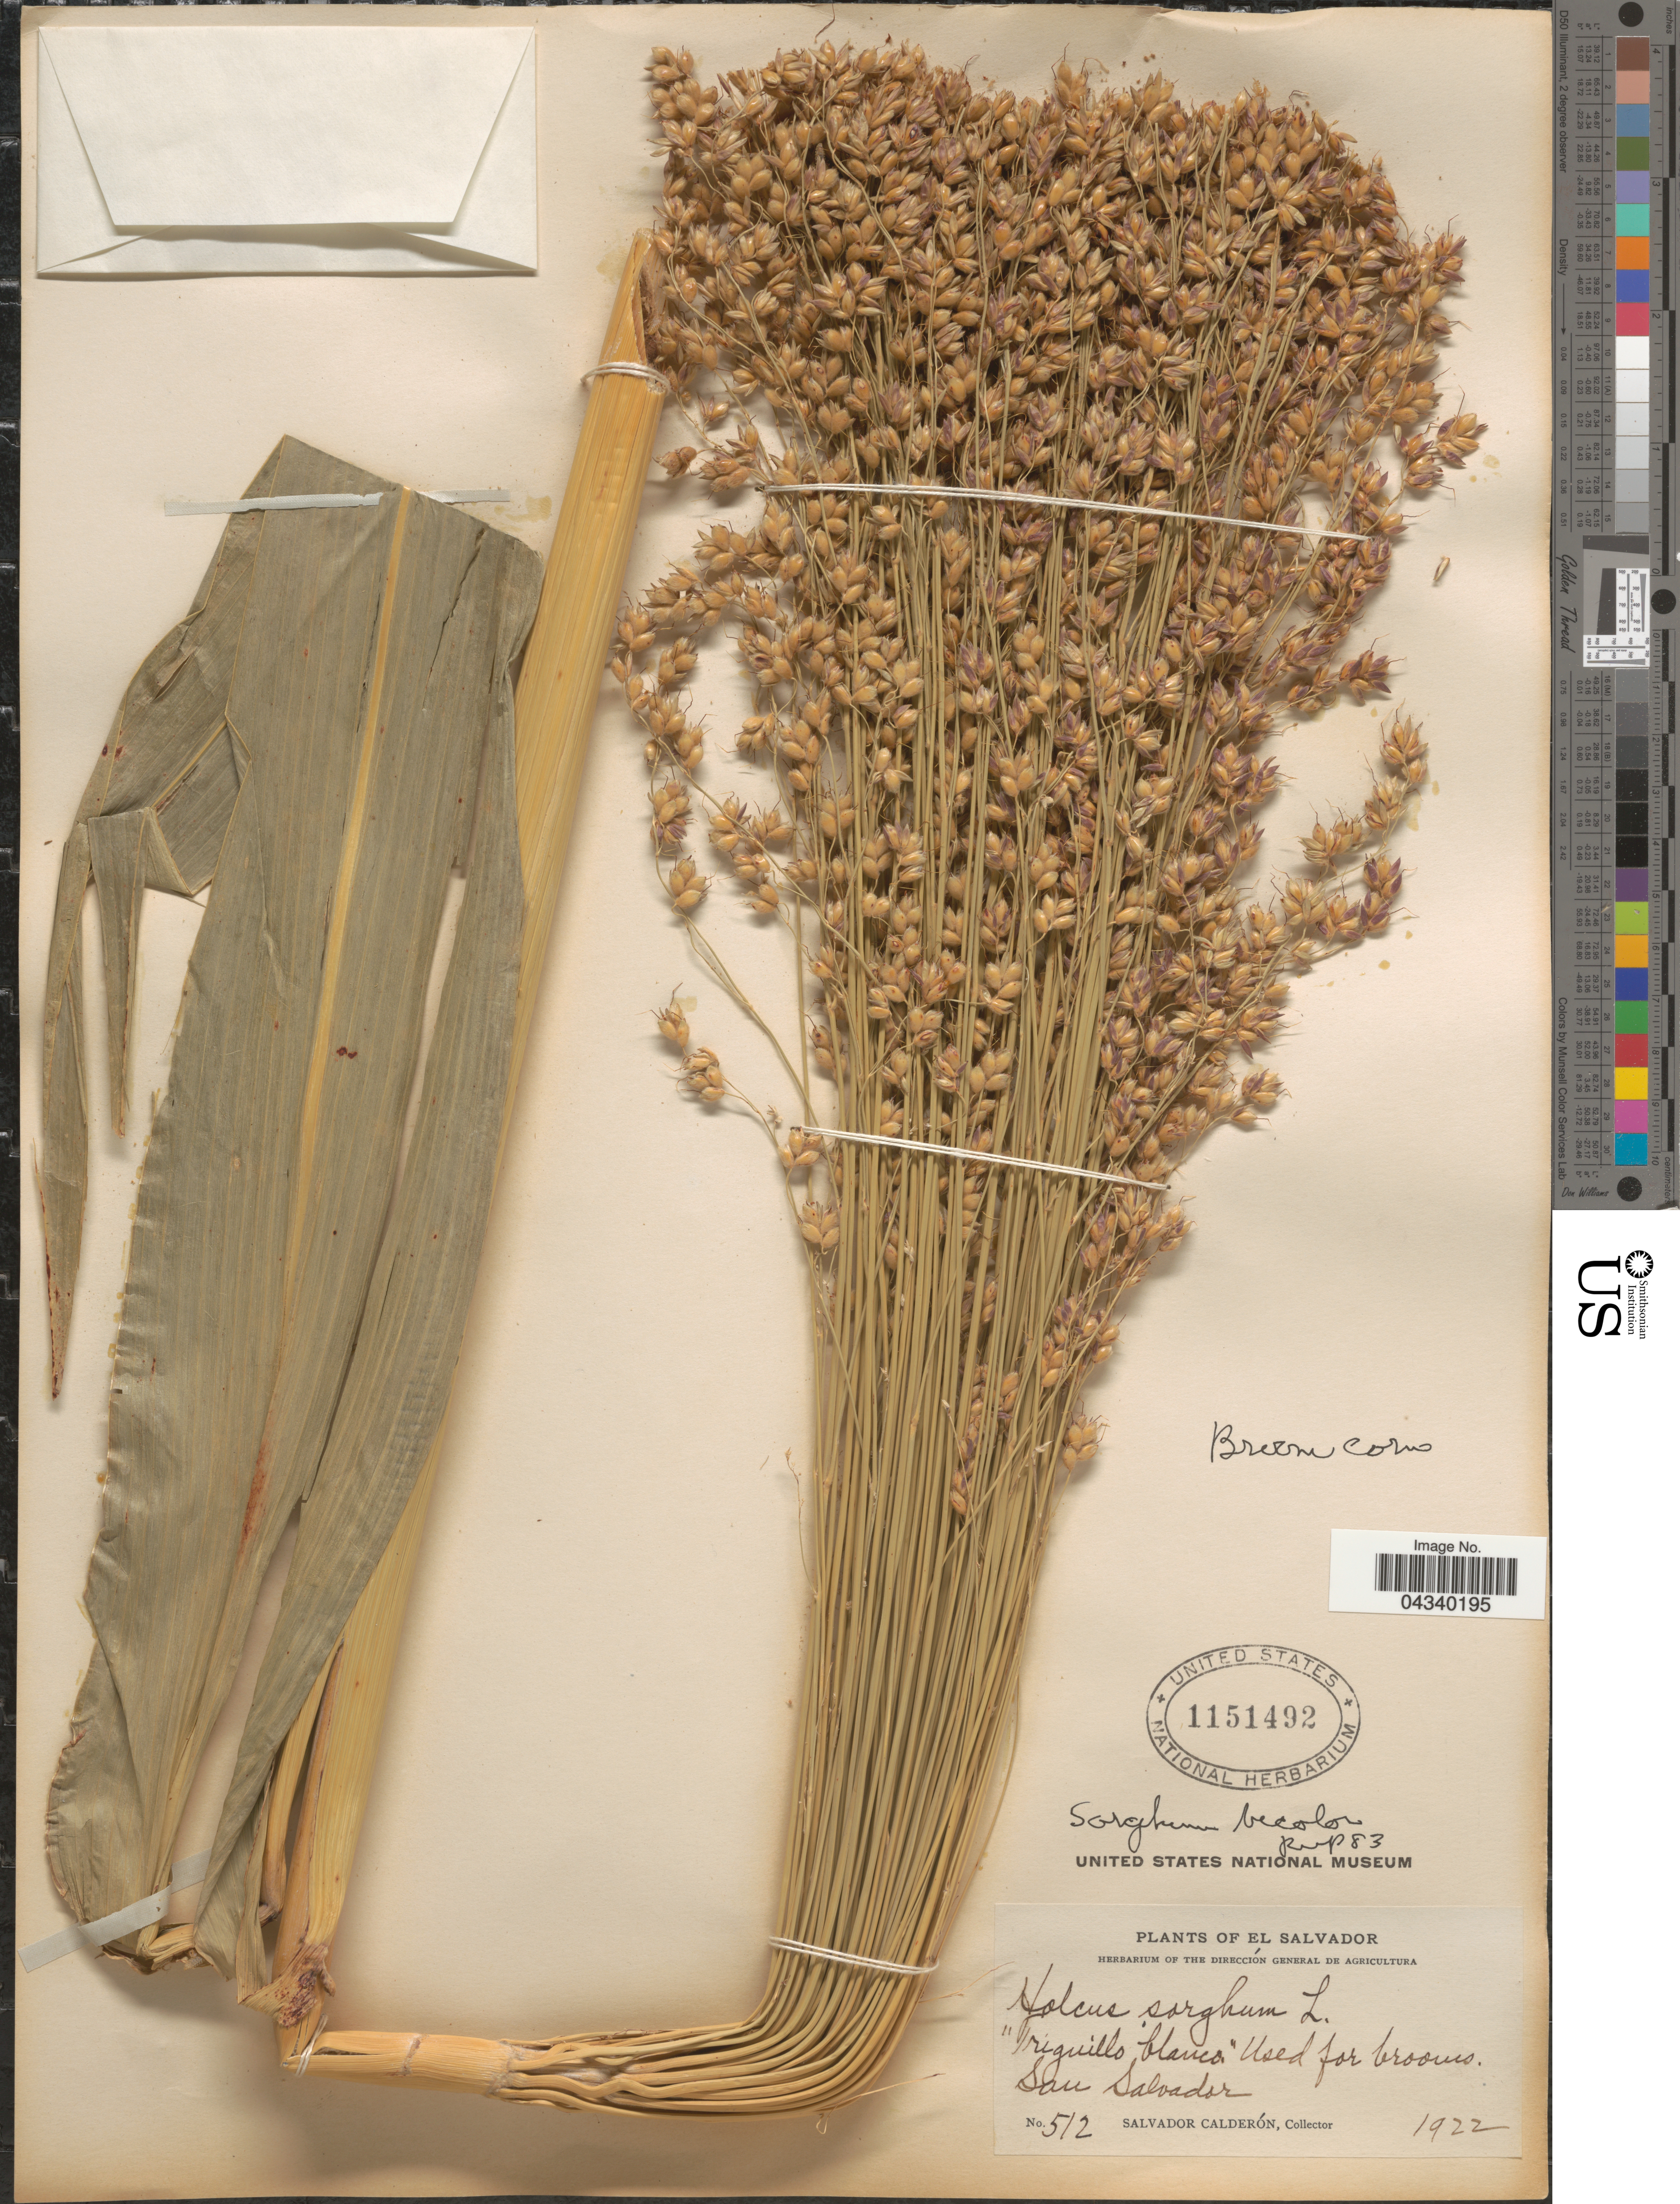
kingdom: Plantae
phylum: Tracheophyta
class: Liliopsida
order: Poales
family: Poaceae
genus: Sorghum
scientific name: Sorghum bicolor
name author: (L.) Moench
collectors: S. Calderón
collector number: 512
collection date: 1922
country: El Salvador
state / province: San Salvador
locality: San Salvador.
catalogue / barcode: US 1151492